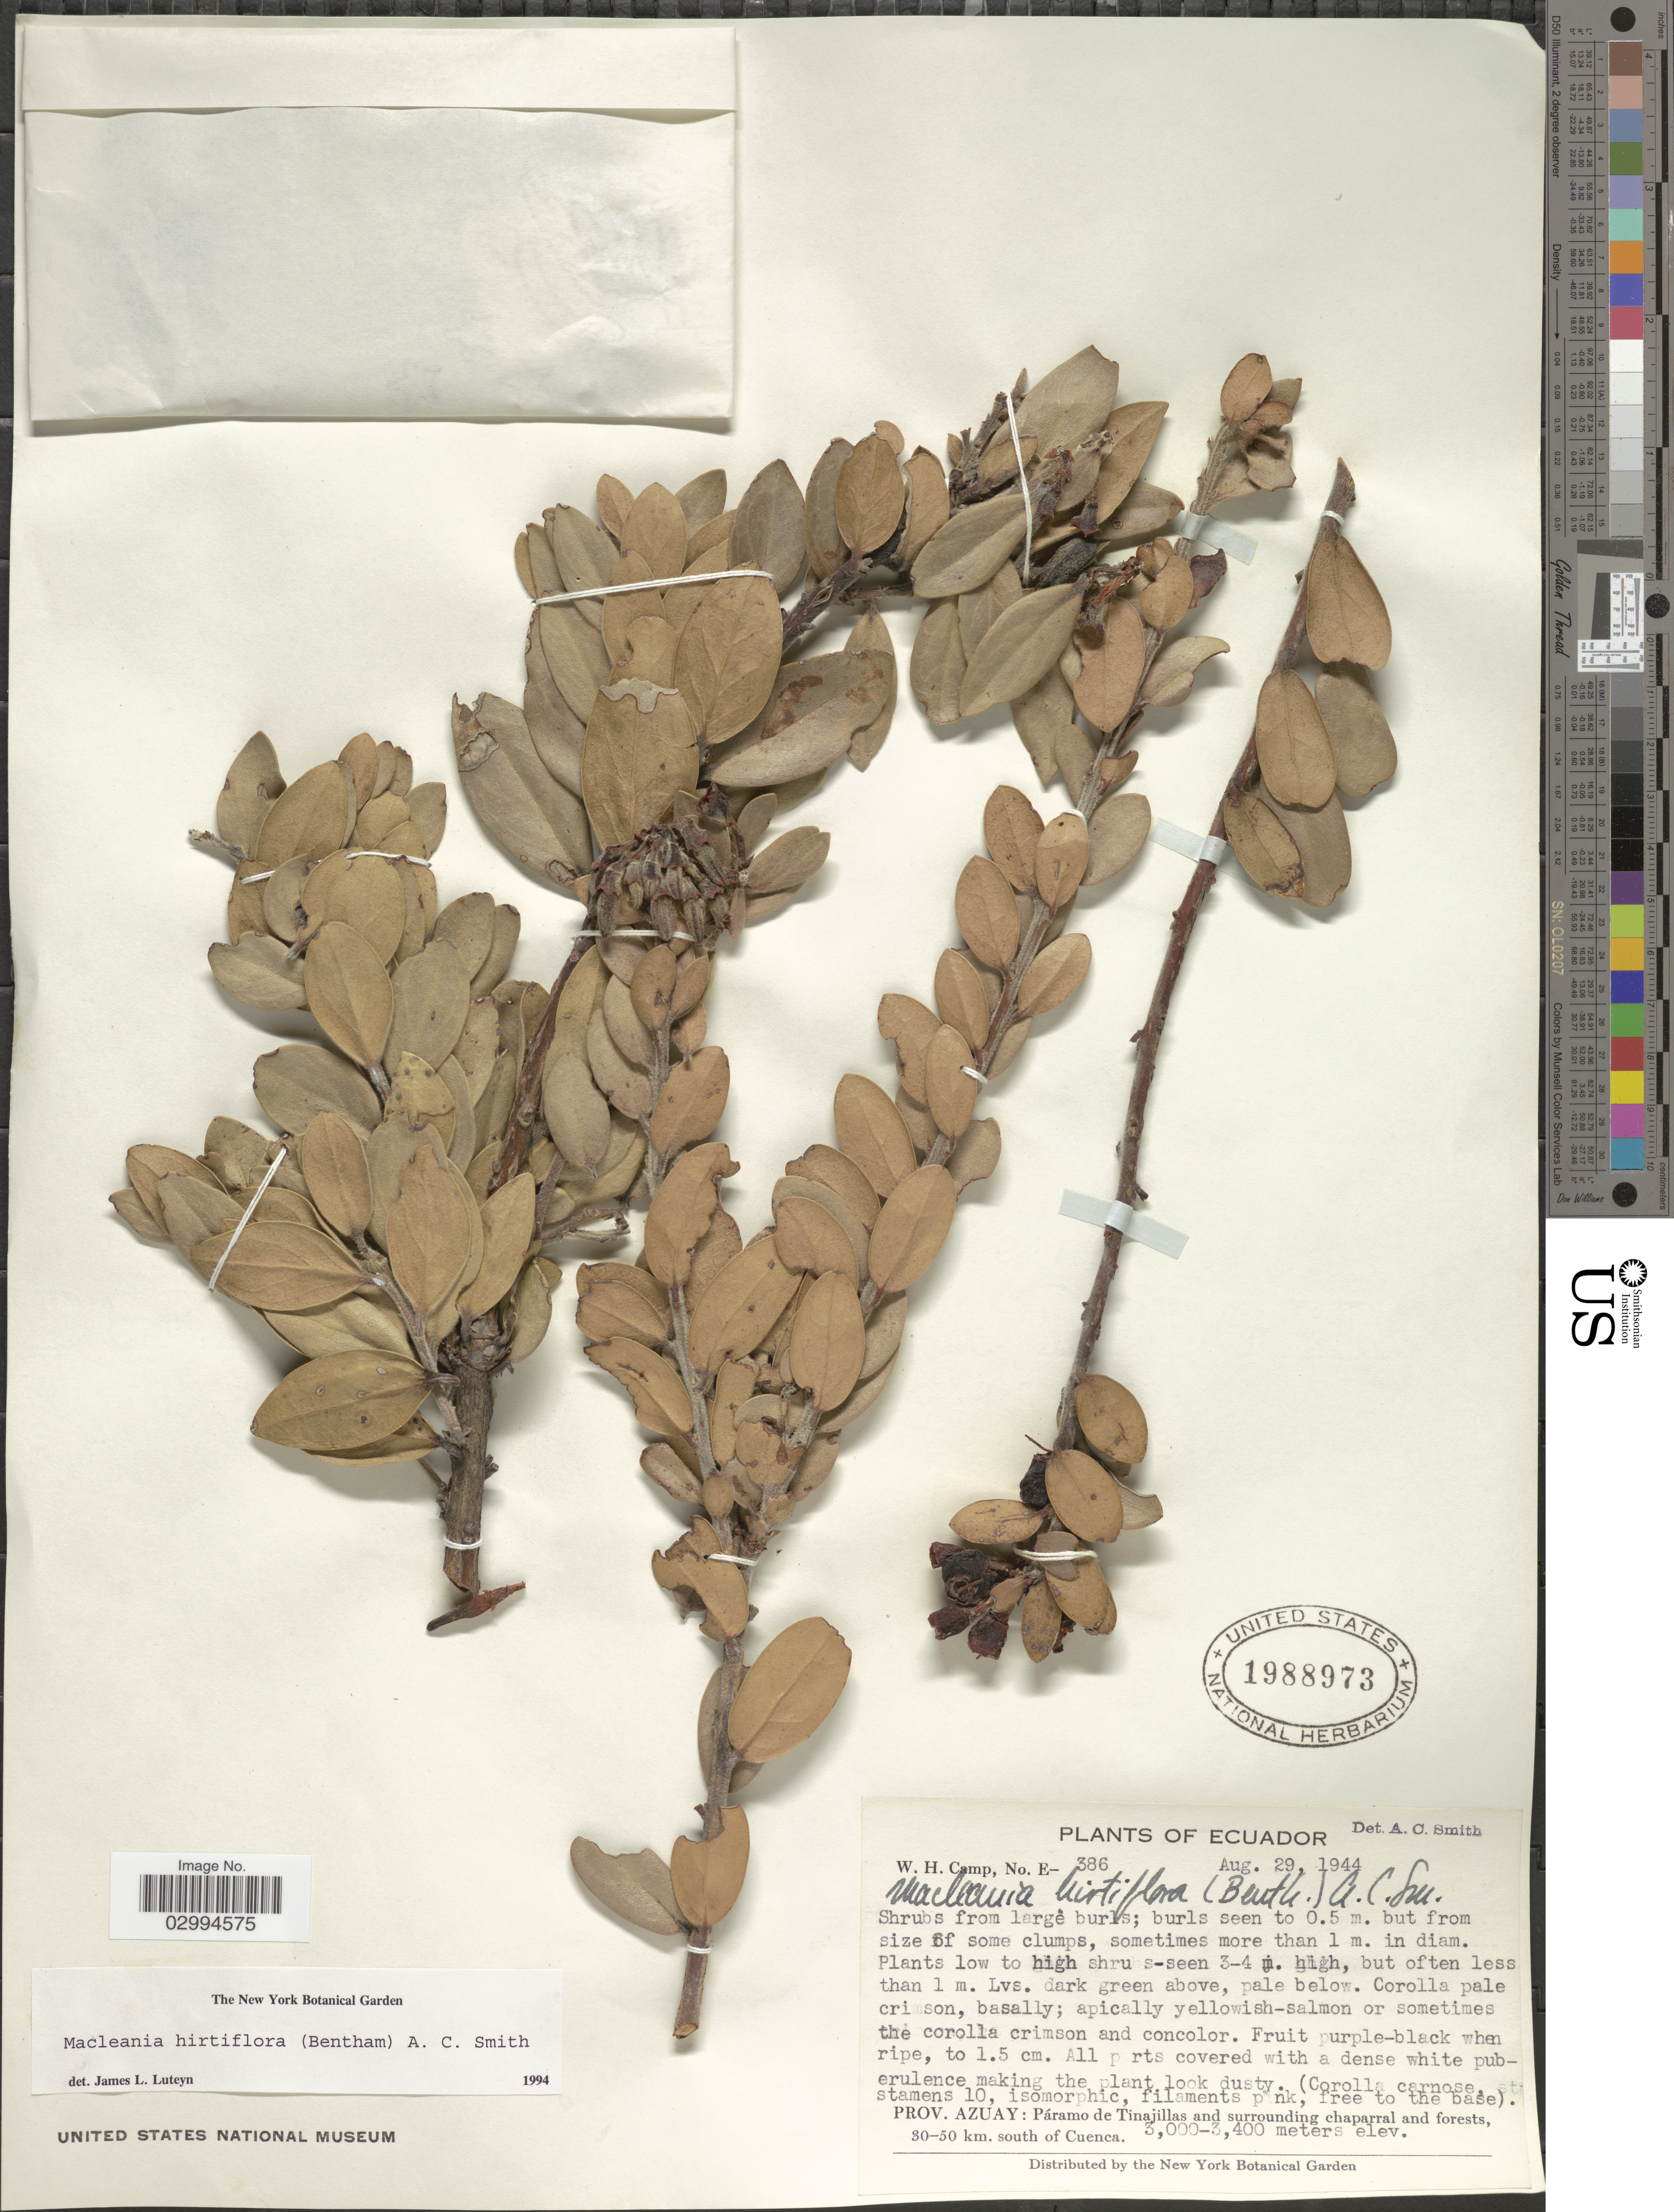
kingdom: Plantae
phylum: Tracheophyta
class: Magnoliopsida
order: Ericales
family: Ericaceae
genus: Macleania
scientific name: Macleania hirtiflora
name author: (Benth.) A.C. Sm.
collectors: W. H. Camp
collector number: E-386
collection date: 1944-08-29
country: Ecuador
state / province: Azuay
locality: Páramo de Tinajillas and surrounding chaparral and forests, 30-50 km. south of Cuenca.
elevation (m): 3000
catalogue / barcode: US 1988973